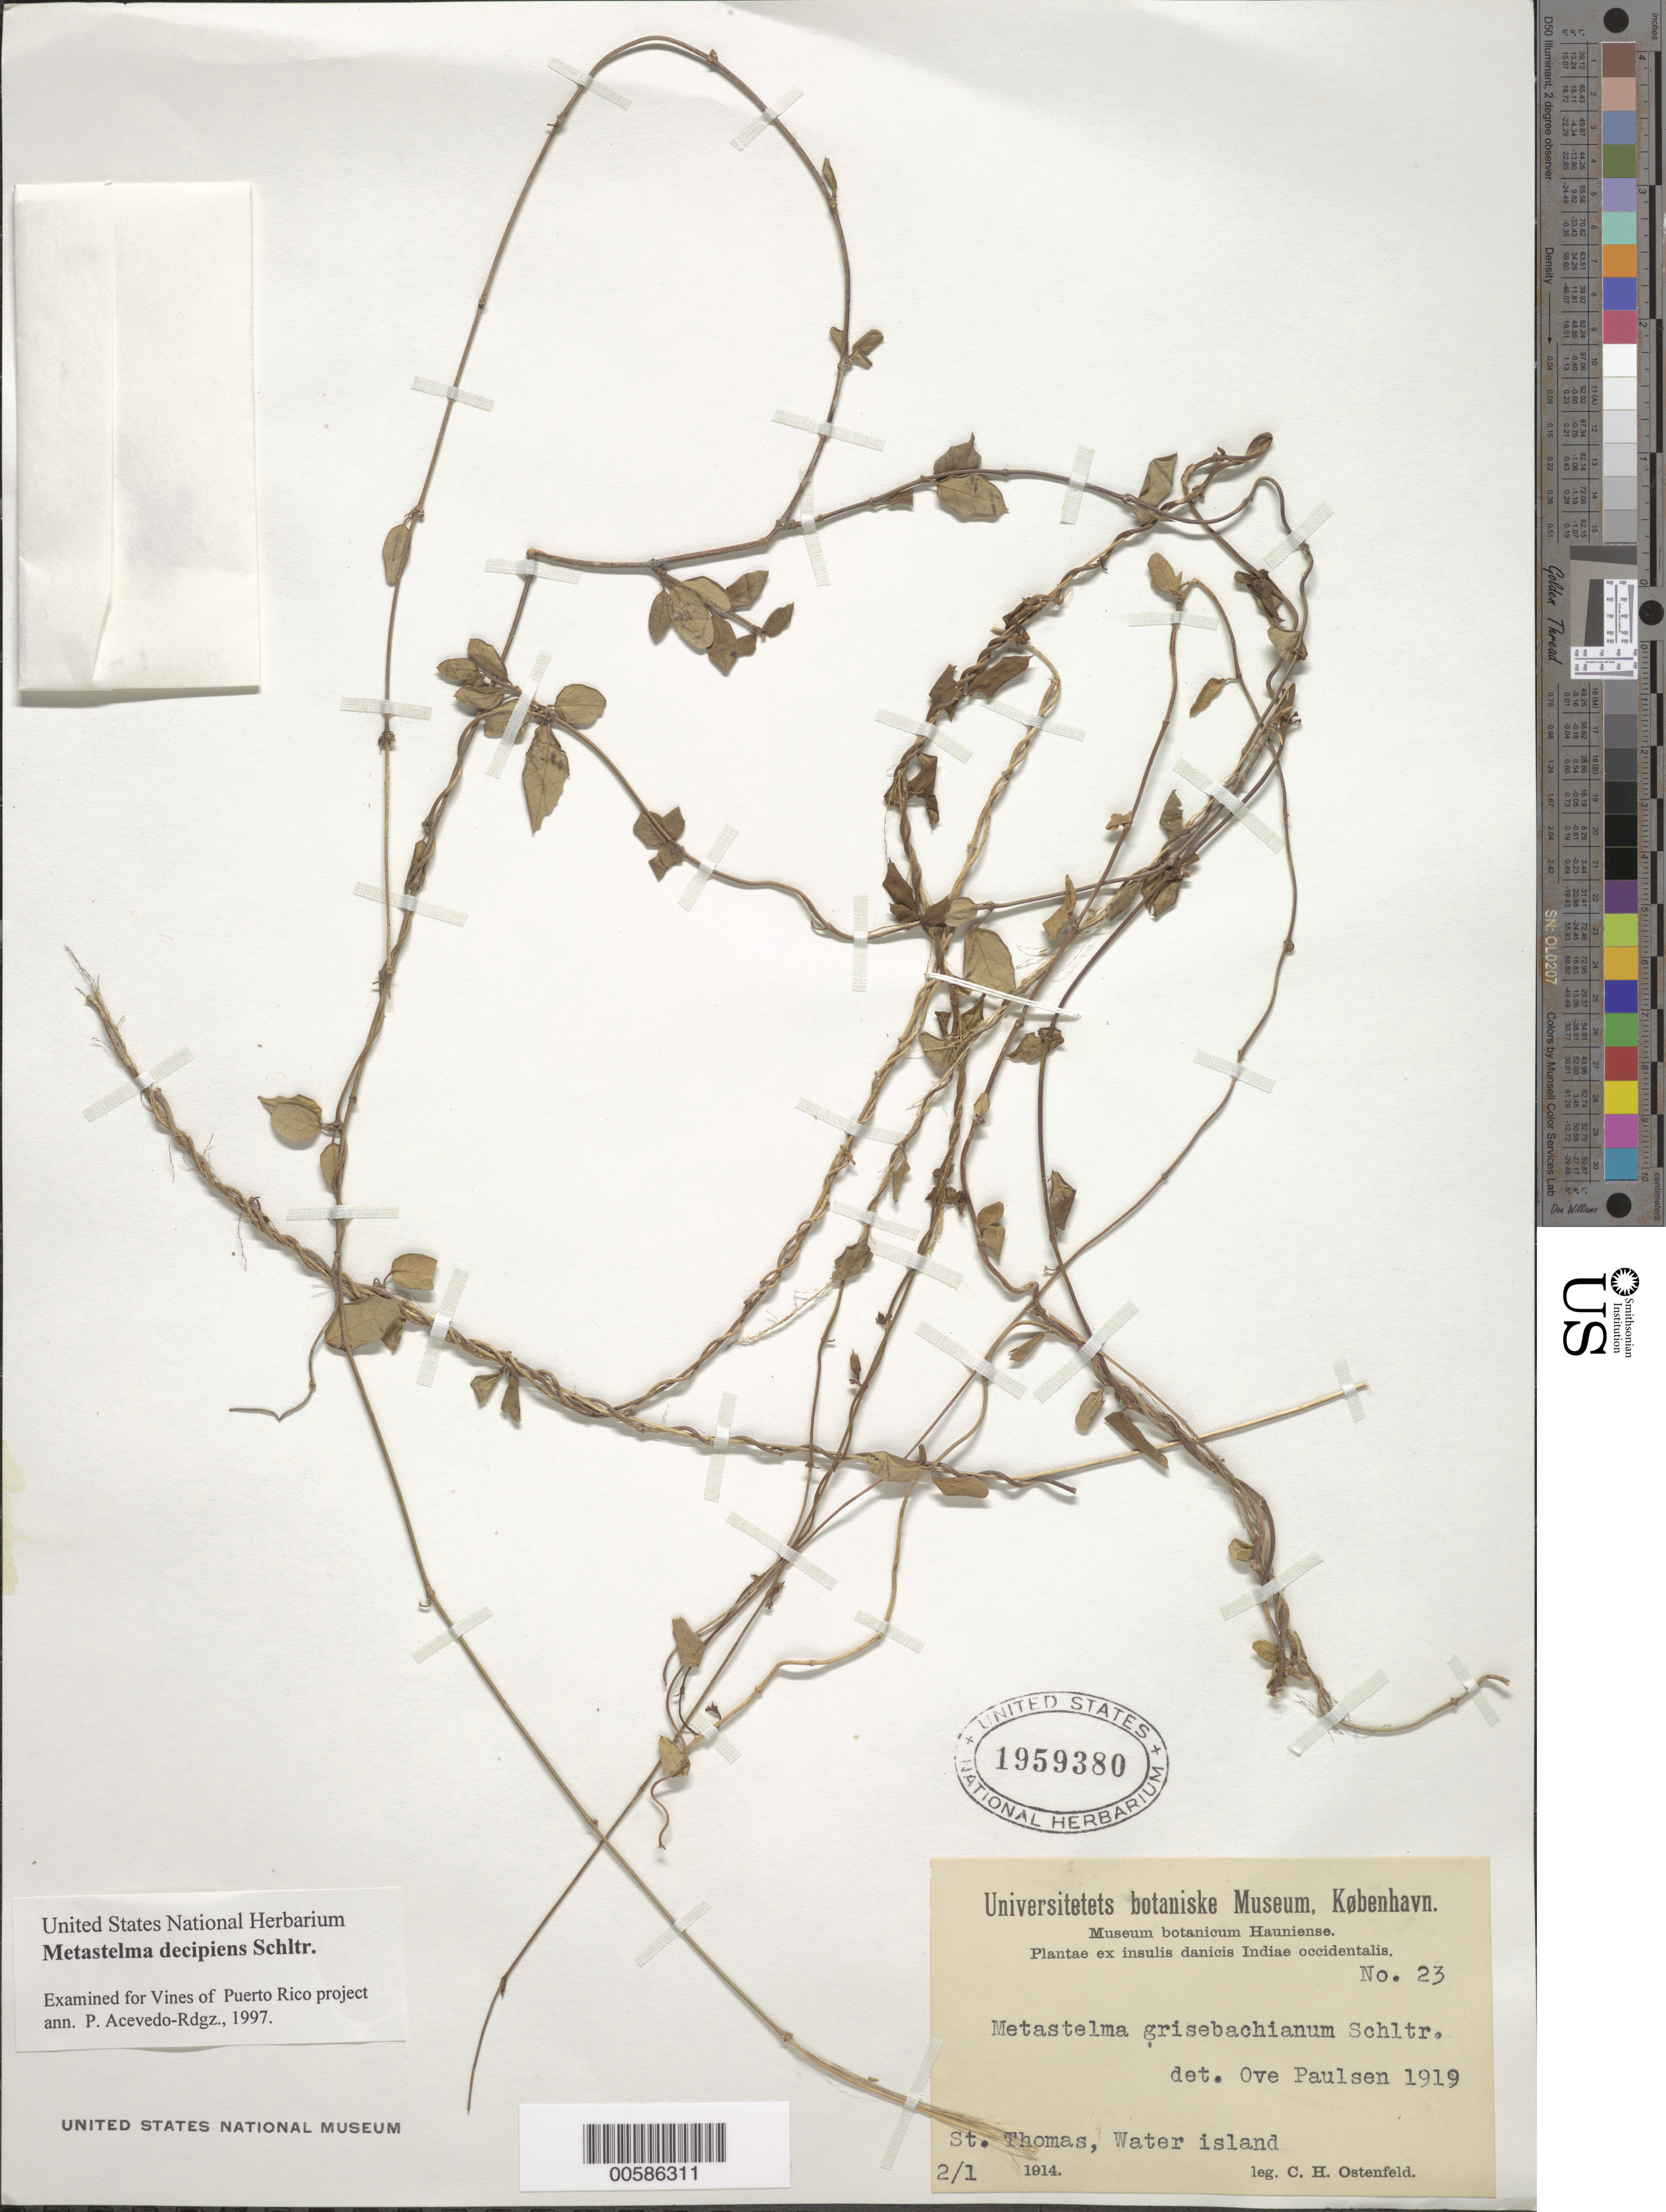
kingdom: Plantae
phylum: Tracheophyta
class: Magnoliopsida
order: Gentianales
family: Apocynaceae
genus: Metastelma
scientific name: Metastelma decipiens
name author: Schltr.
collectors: C. Ostenfeld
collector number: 23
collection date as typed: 02 Jan 1914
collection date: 1914-01-02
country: U.S. Virgin Islands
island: St. Thomas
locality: Water Island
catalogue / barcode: US 1959380